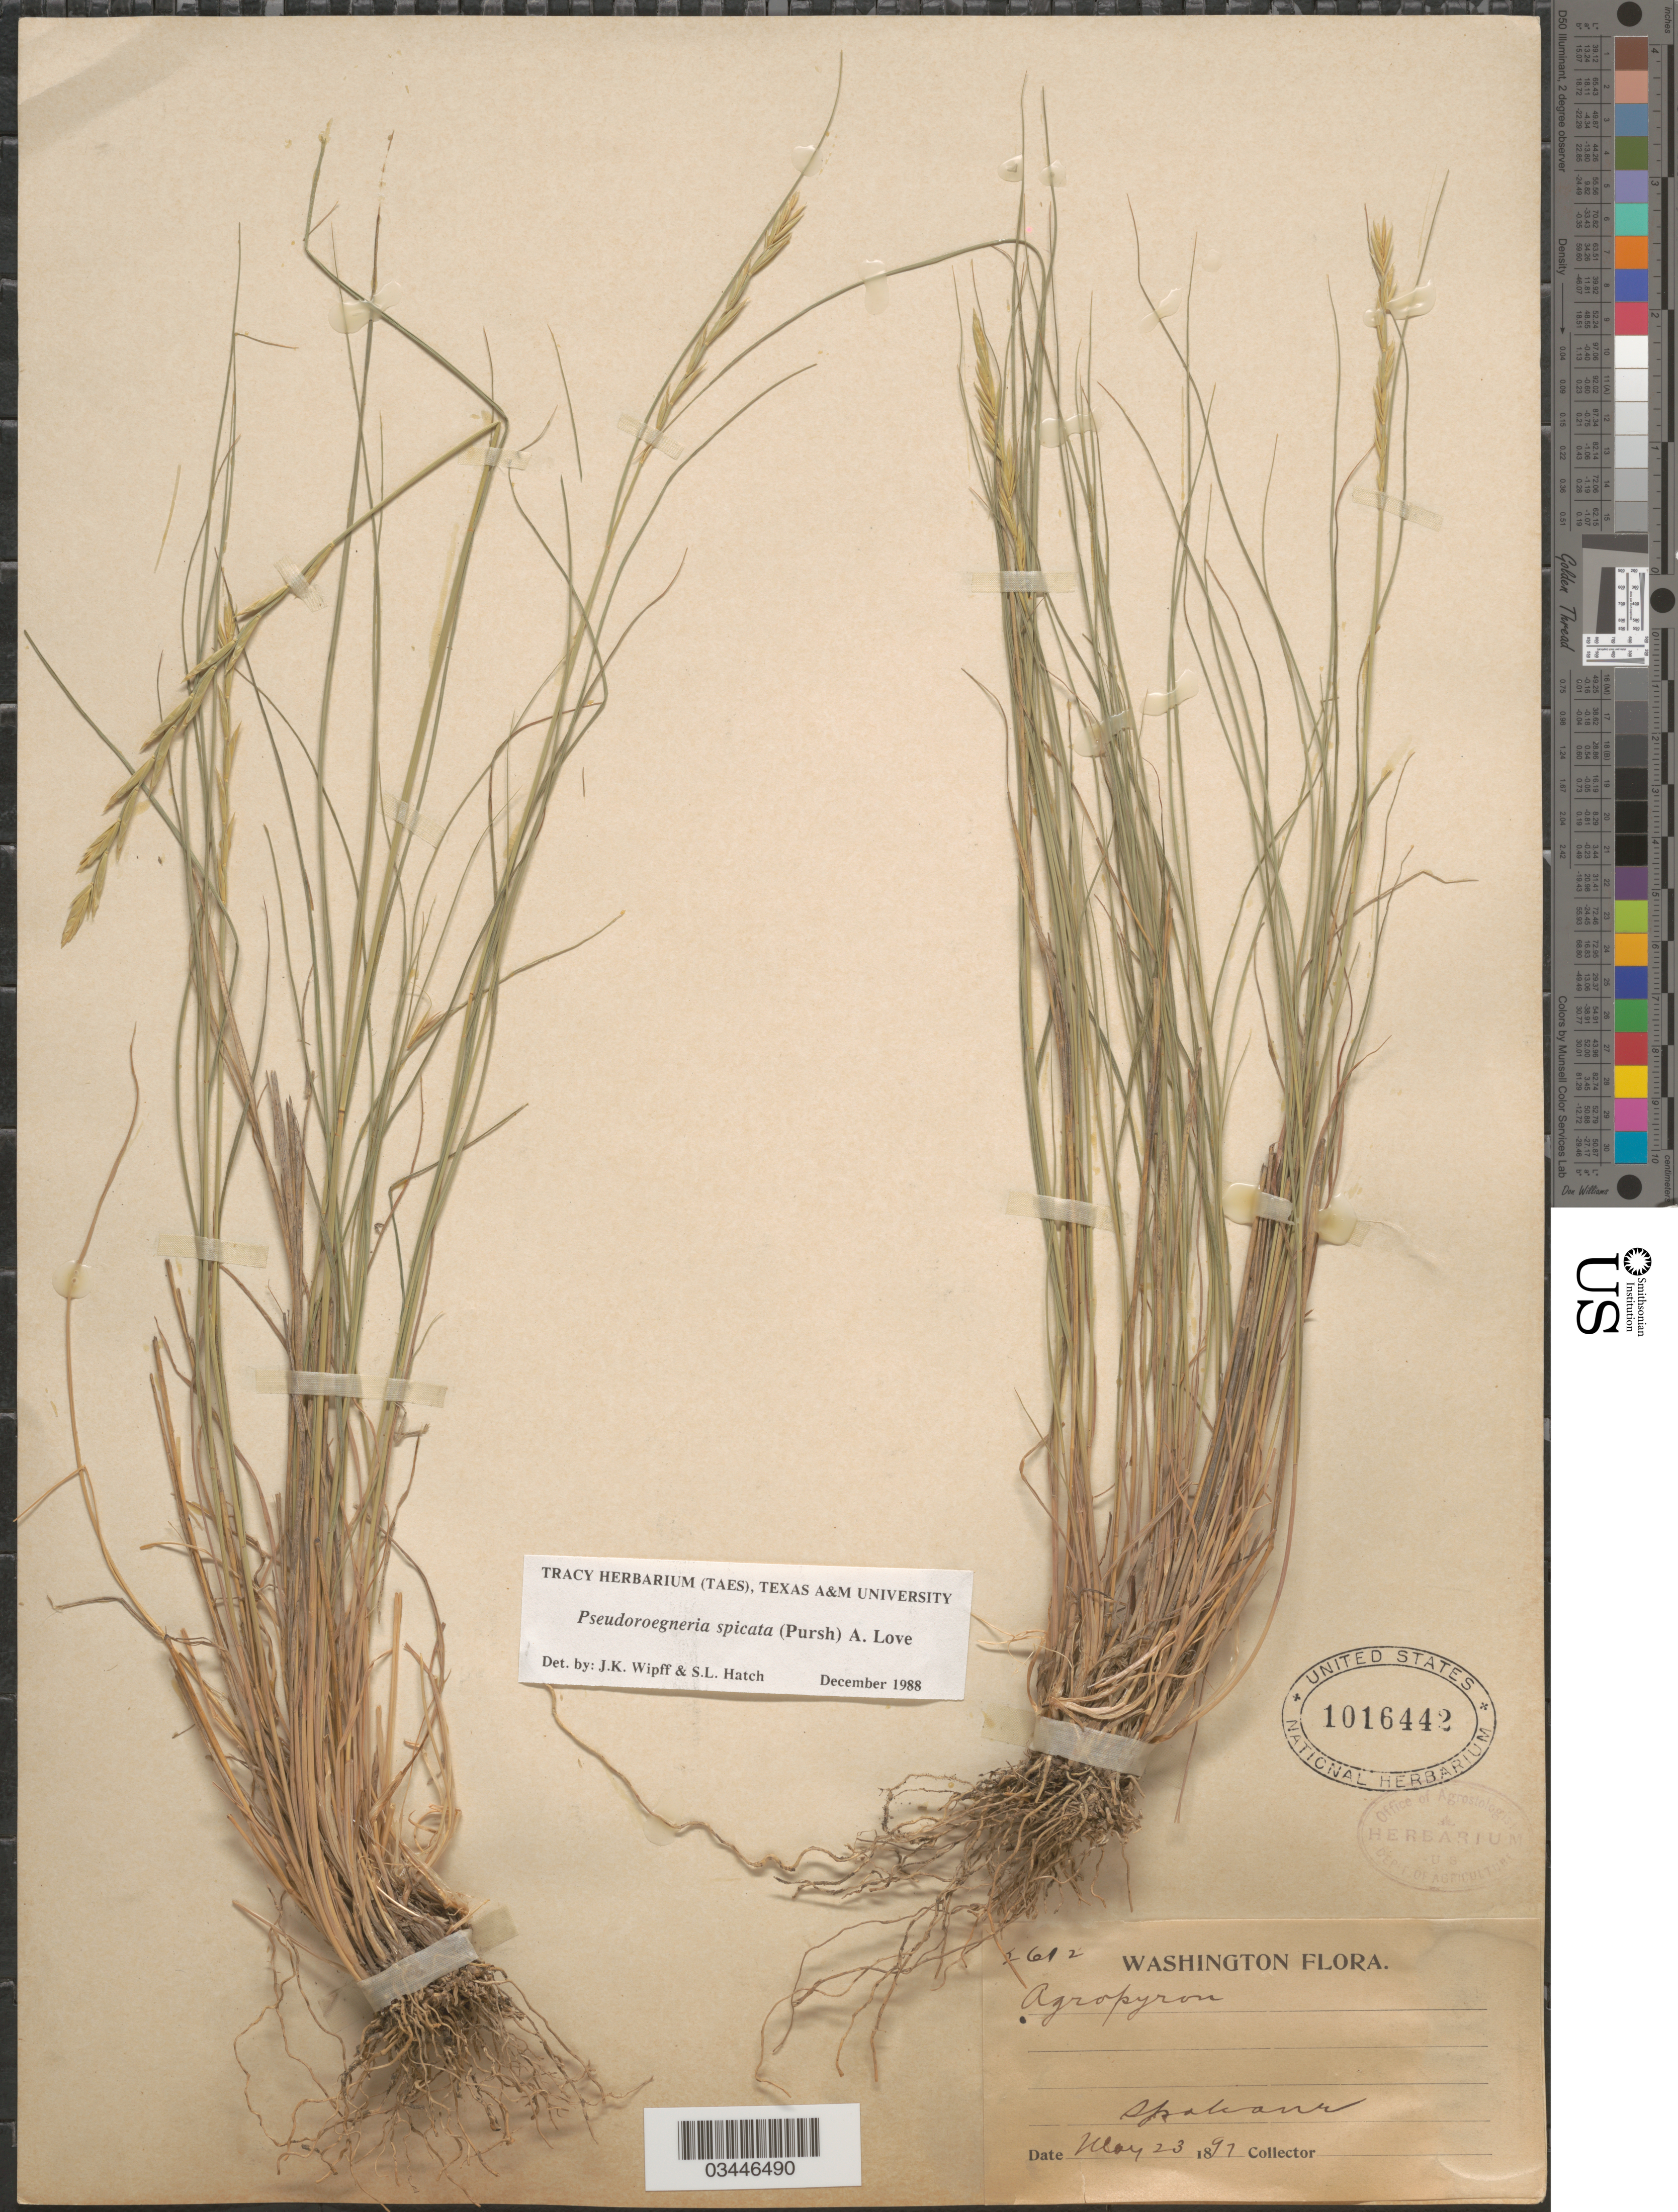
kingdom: Plantae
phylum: Tracheophyta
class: Liliopsida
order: Poales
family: Poaceae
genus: Pseudoroegneria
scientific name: Pseudoroegneria spicata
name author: (Pursh) Á. Löve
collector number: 2612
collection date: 1897-05-23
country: United States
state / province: Washington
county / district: Spokane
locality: Spokane.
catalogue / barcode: US 1016442